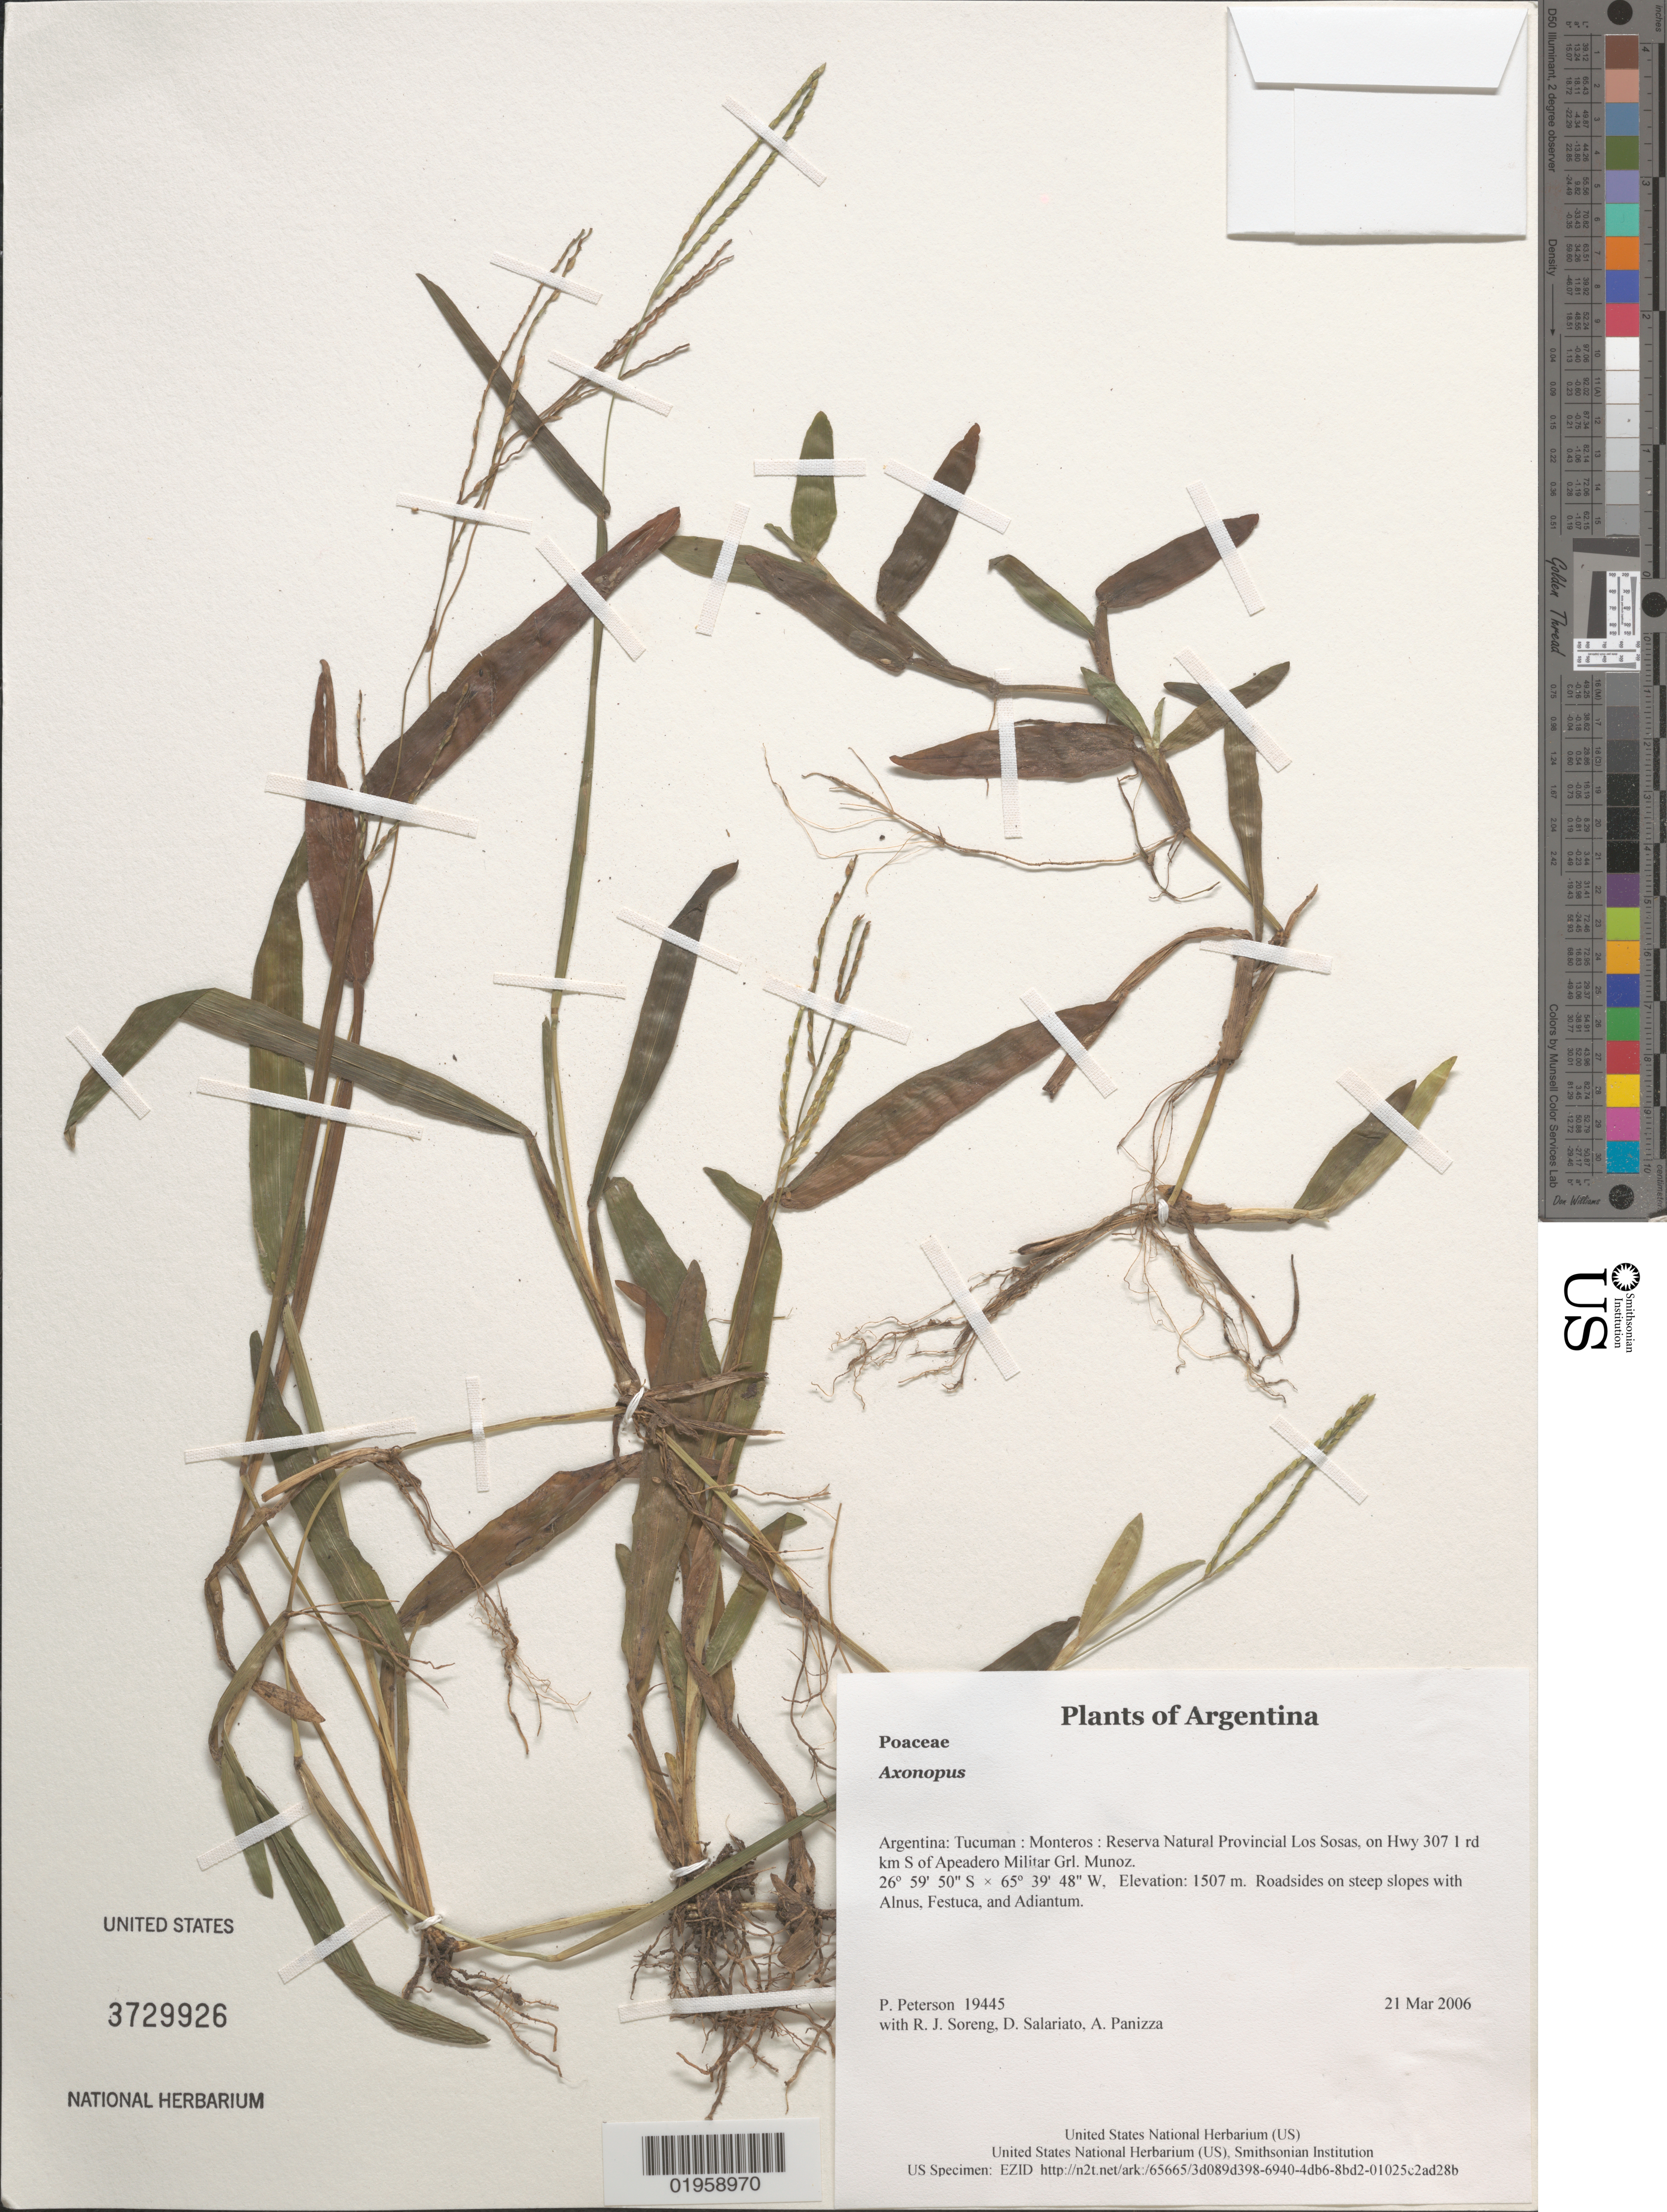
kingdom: Plantae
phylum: Tracheophyta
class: Liliopsida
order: Poales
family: Poaceae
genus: Axonopus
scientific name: Axonopus sp.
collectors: P. M. Peterson, R. J. Soreng, D. Salariato & A. Panizza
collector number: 19445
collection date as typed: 21 Mar 2006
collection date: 2006-03-21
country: Argentina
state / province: Tucuman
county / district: Monteros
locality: Reserva Natural Provincial Los Sosas, on Hwy 307 1 rd km S of Apeadero Militar Grl. Munoz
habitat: Roadsides on steep slopes with Alnus, Festuca, and Adiantum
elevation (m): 1507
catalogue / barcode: US 3729926